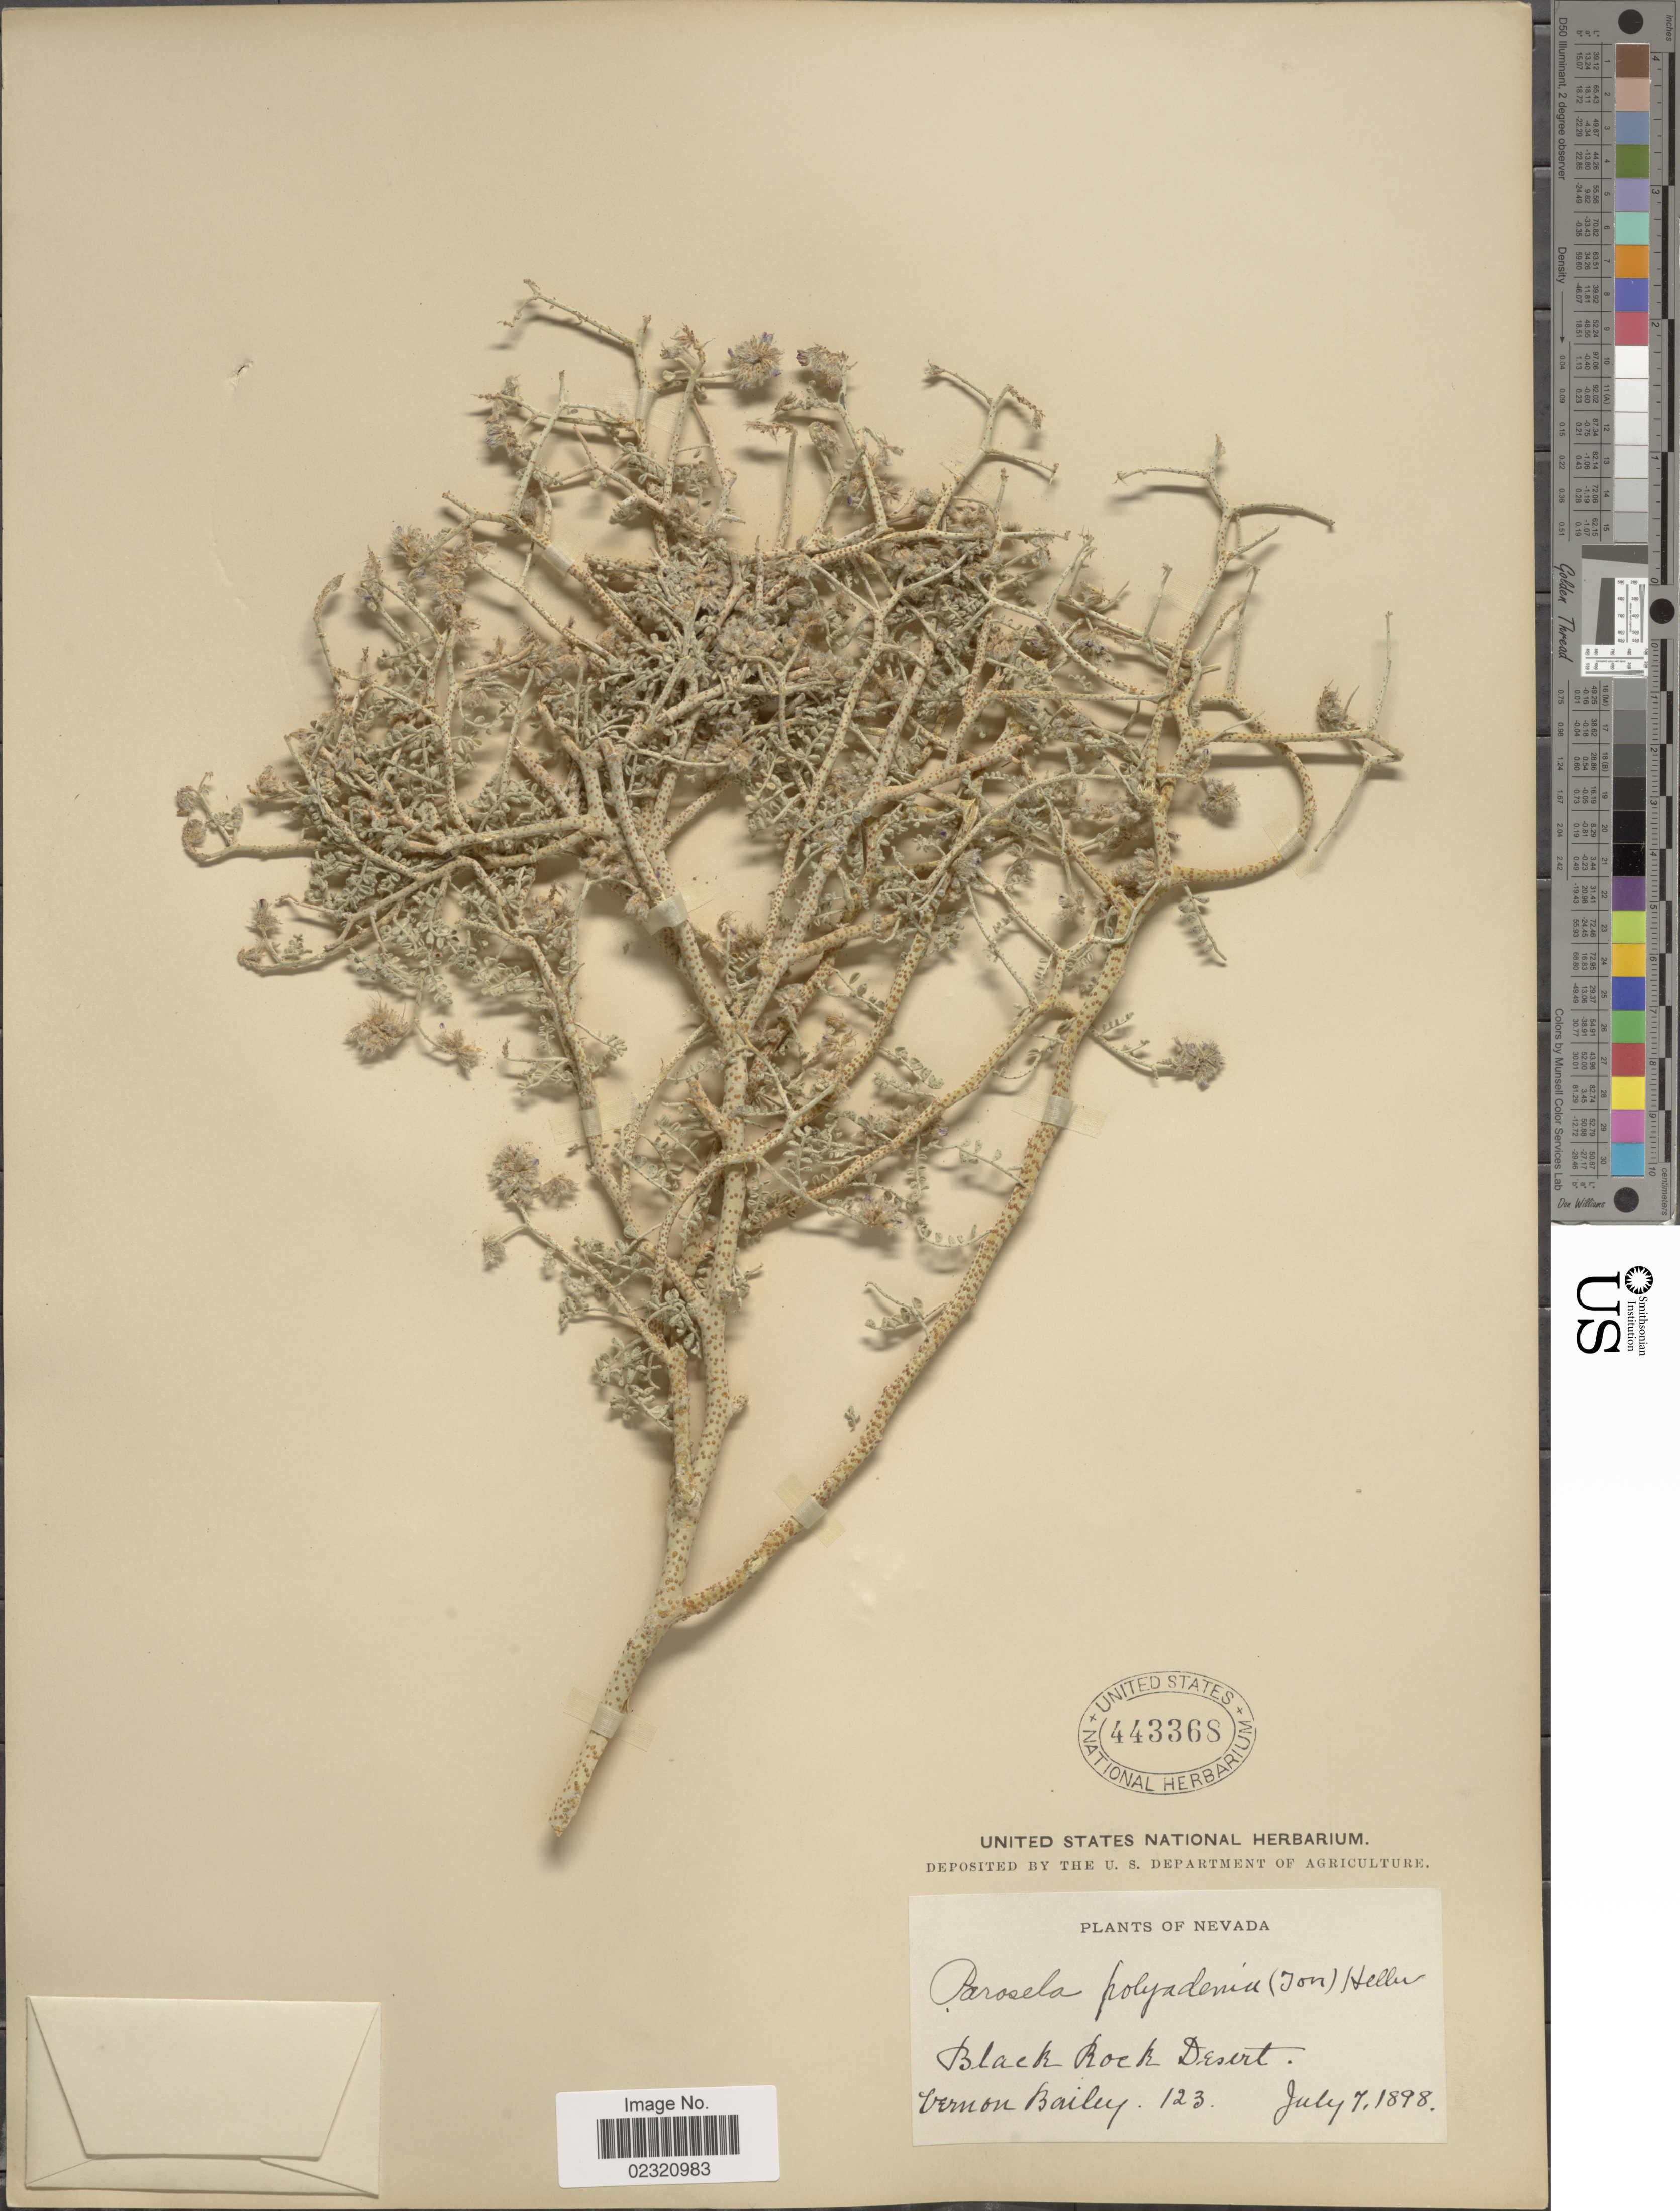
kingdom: Plantae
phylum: Tracheophyta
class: Magnoliopsida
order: Fabales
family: Fabaceae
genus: Psorothamnus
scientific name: Psorothamnus polydenius var. polydenius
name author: (Torr.) Rydb.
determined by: Strong, M. T., (US), Smithsonian Institution - National Museum of Natural History (UNITED STATES)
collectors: V. O. Bailey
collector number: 123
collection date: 1898-07-07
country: United States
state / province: Nevada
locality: Black Rock Desert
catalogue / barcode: US 443368